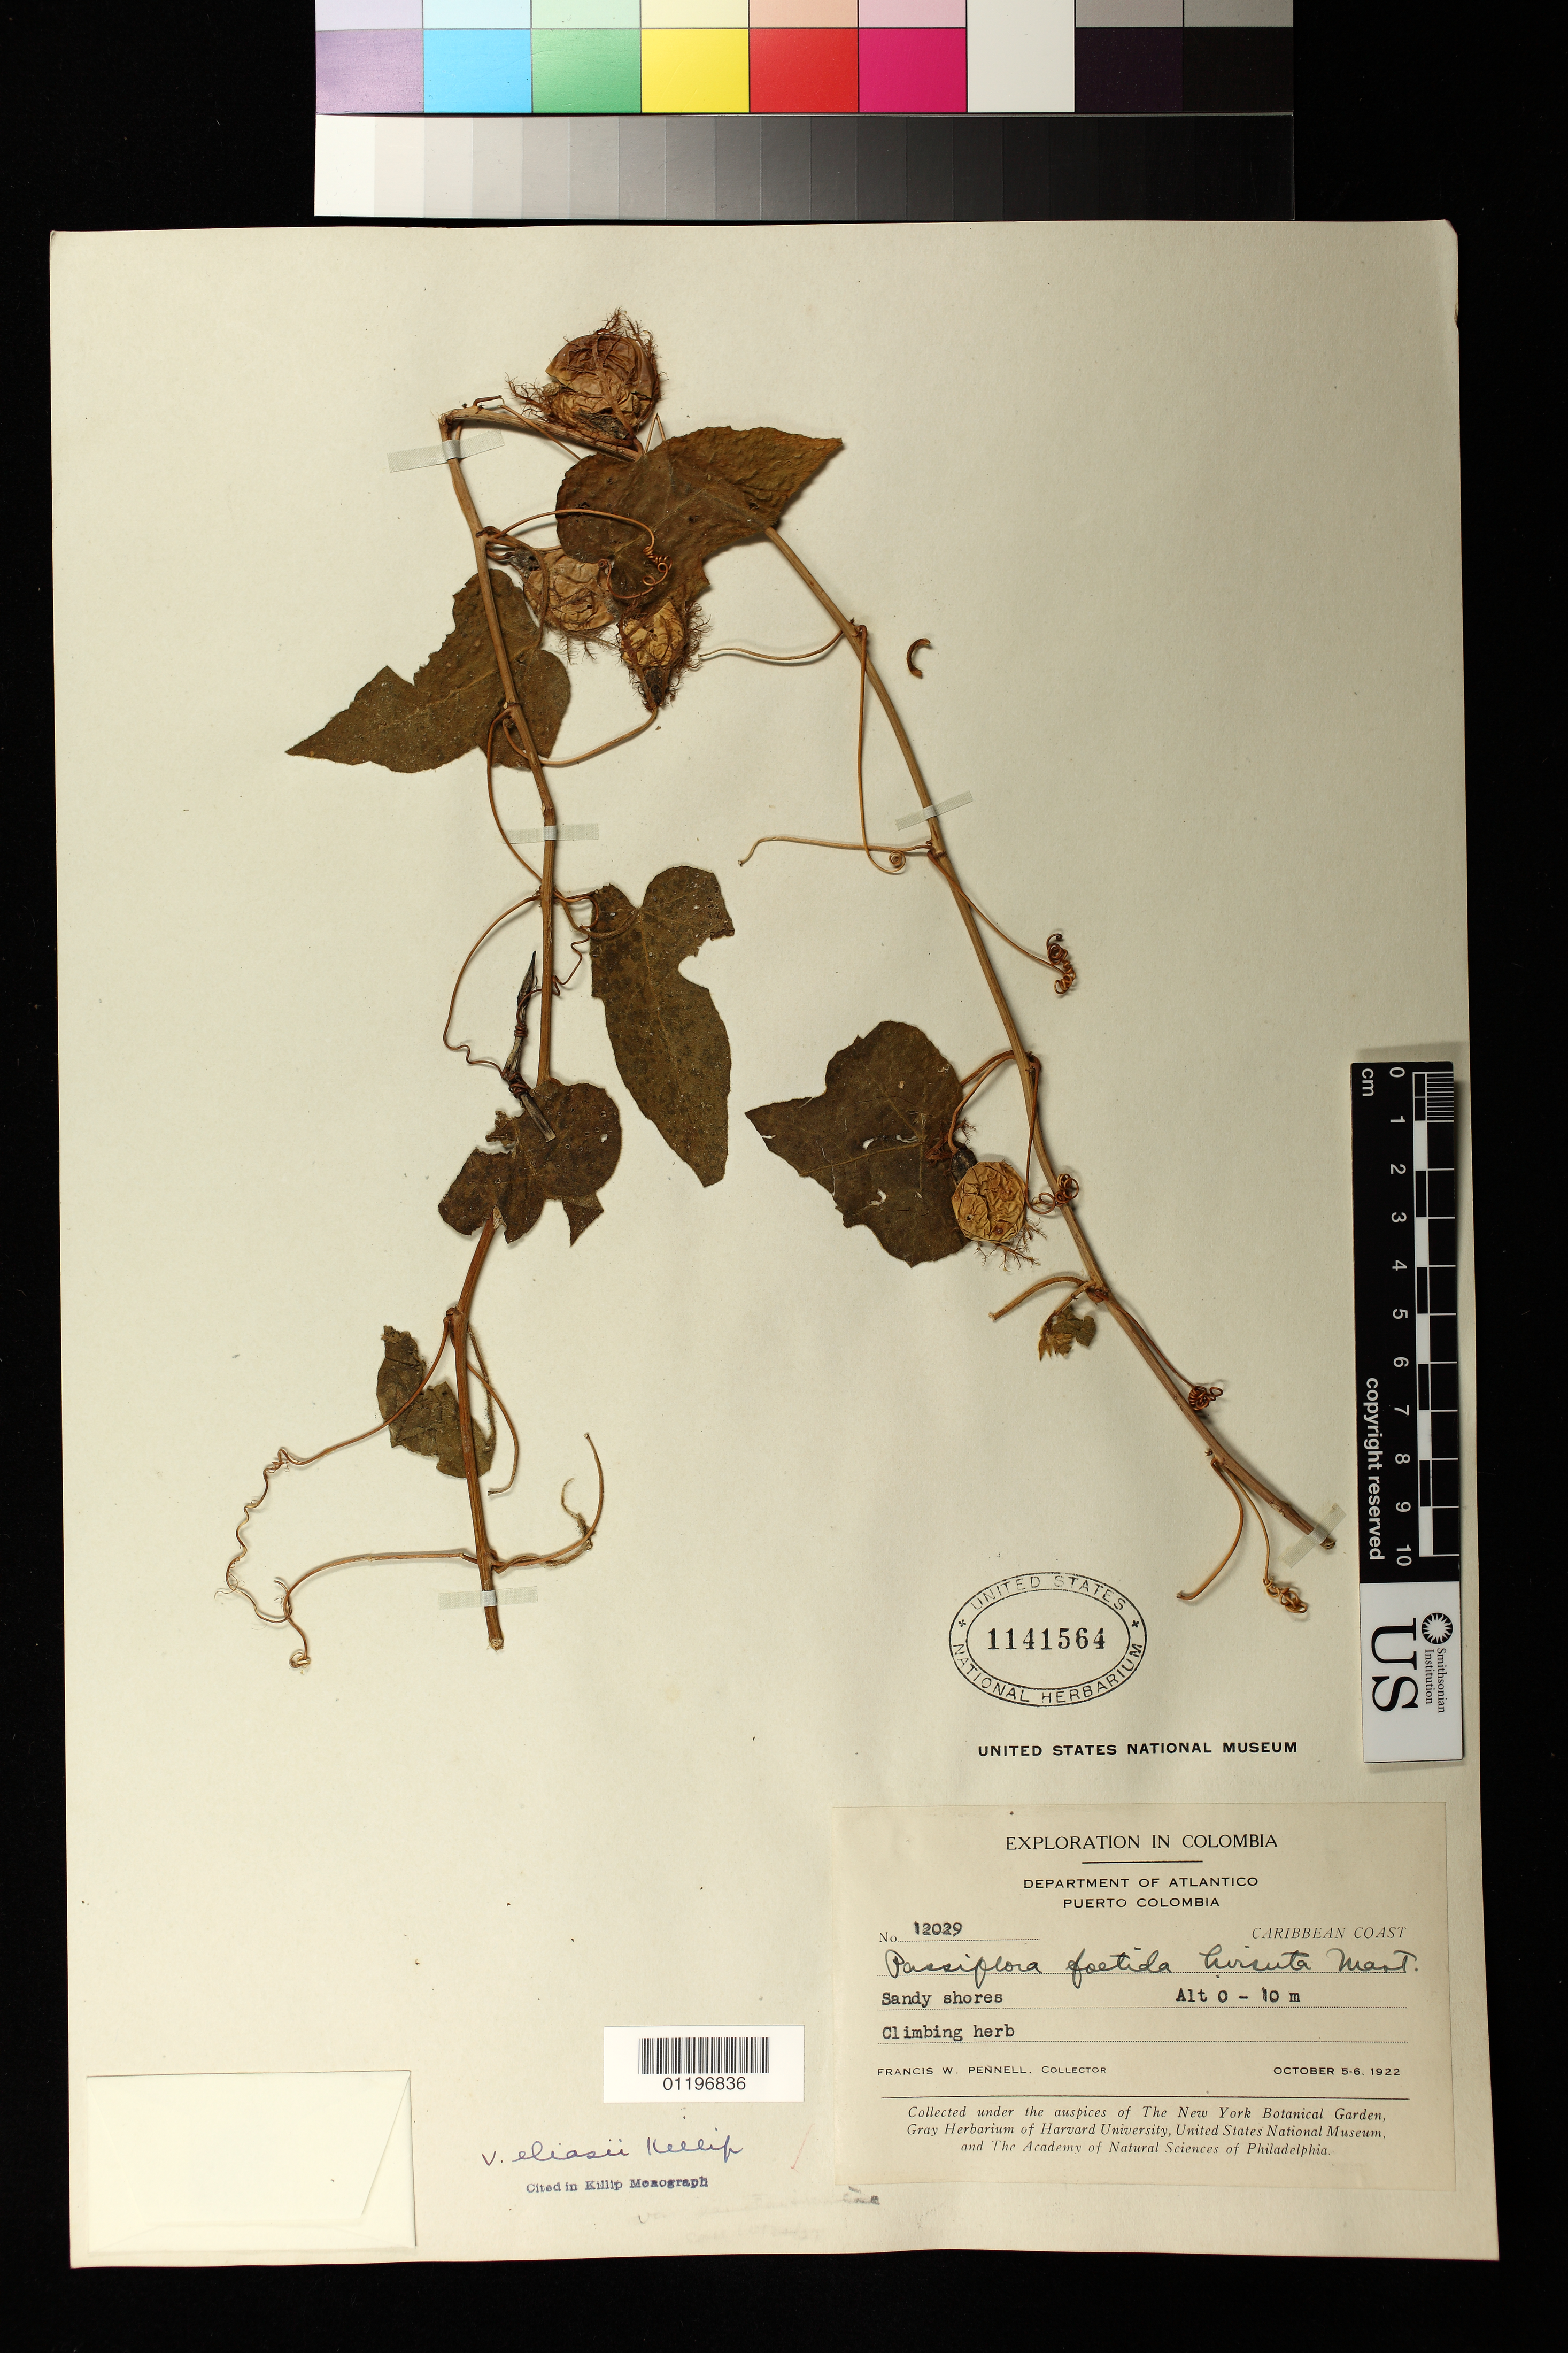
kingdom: Plantae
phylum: Tracheophyta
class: Magnoliopsida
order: Malpighiales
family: Passifloraceae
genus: Passiflora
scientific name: Passiflora foetida var. eliasii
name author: Killip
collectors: F. W. Pennell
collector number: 12029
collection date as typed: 05 Oct 1922 to 06 Oct 1922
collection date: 1922-10-05/1922-10-06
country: Colombia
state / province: Atlántico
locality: Puerto Colombia, Caribbean Coast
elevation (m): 0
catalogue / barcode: US 1141564